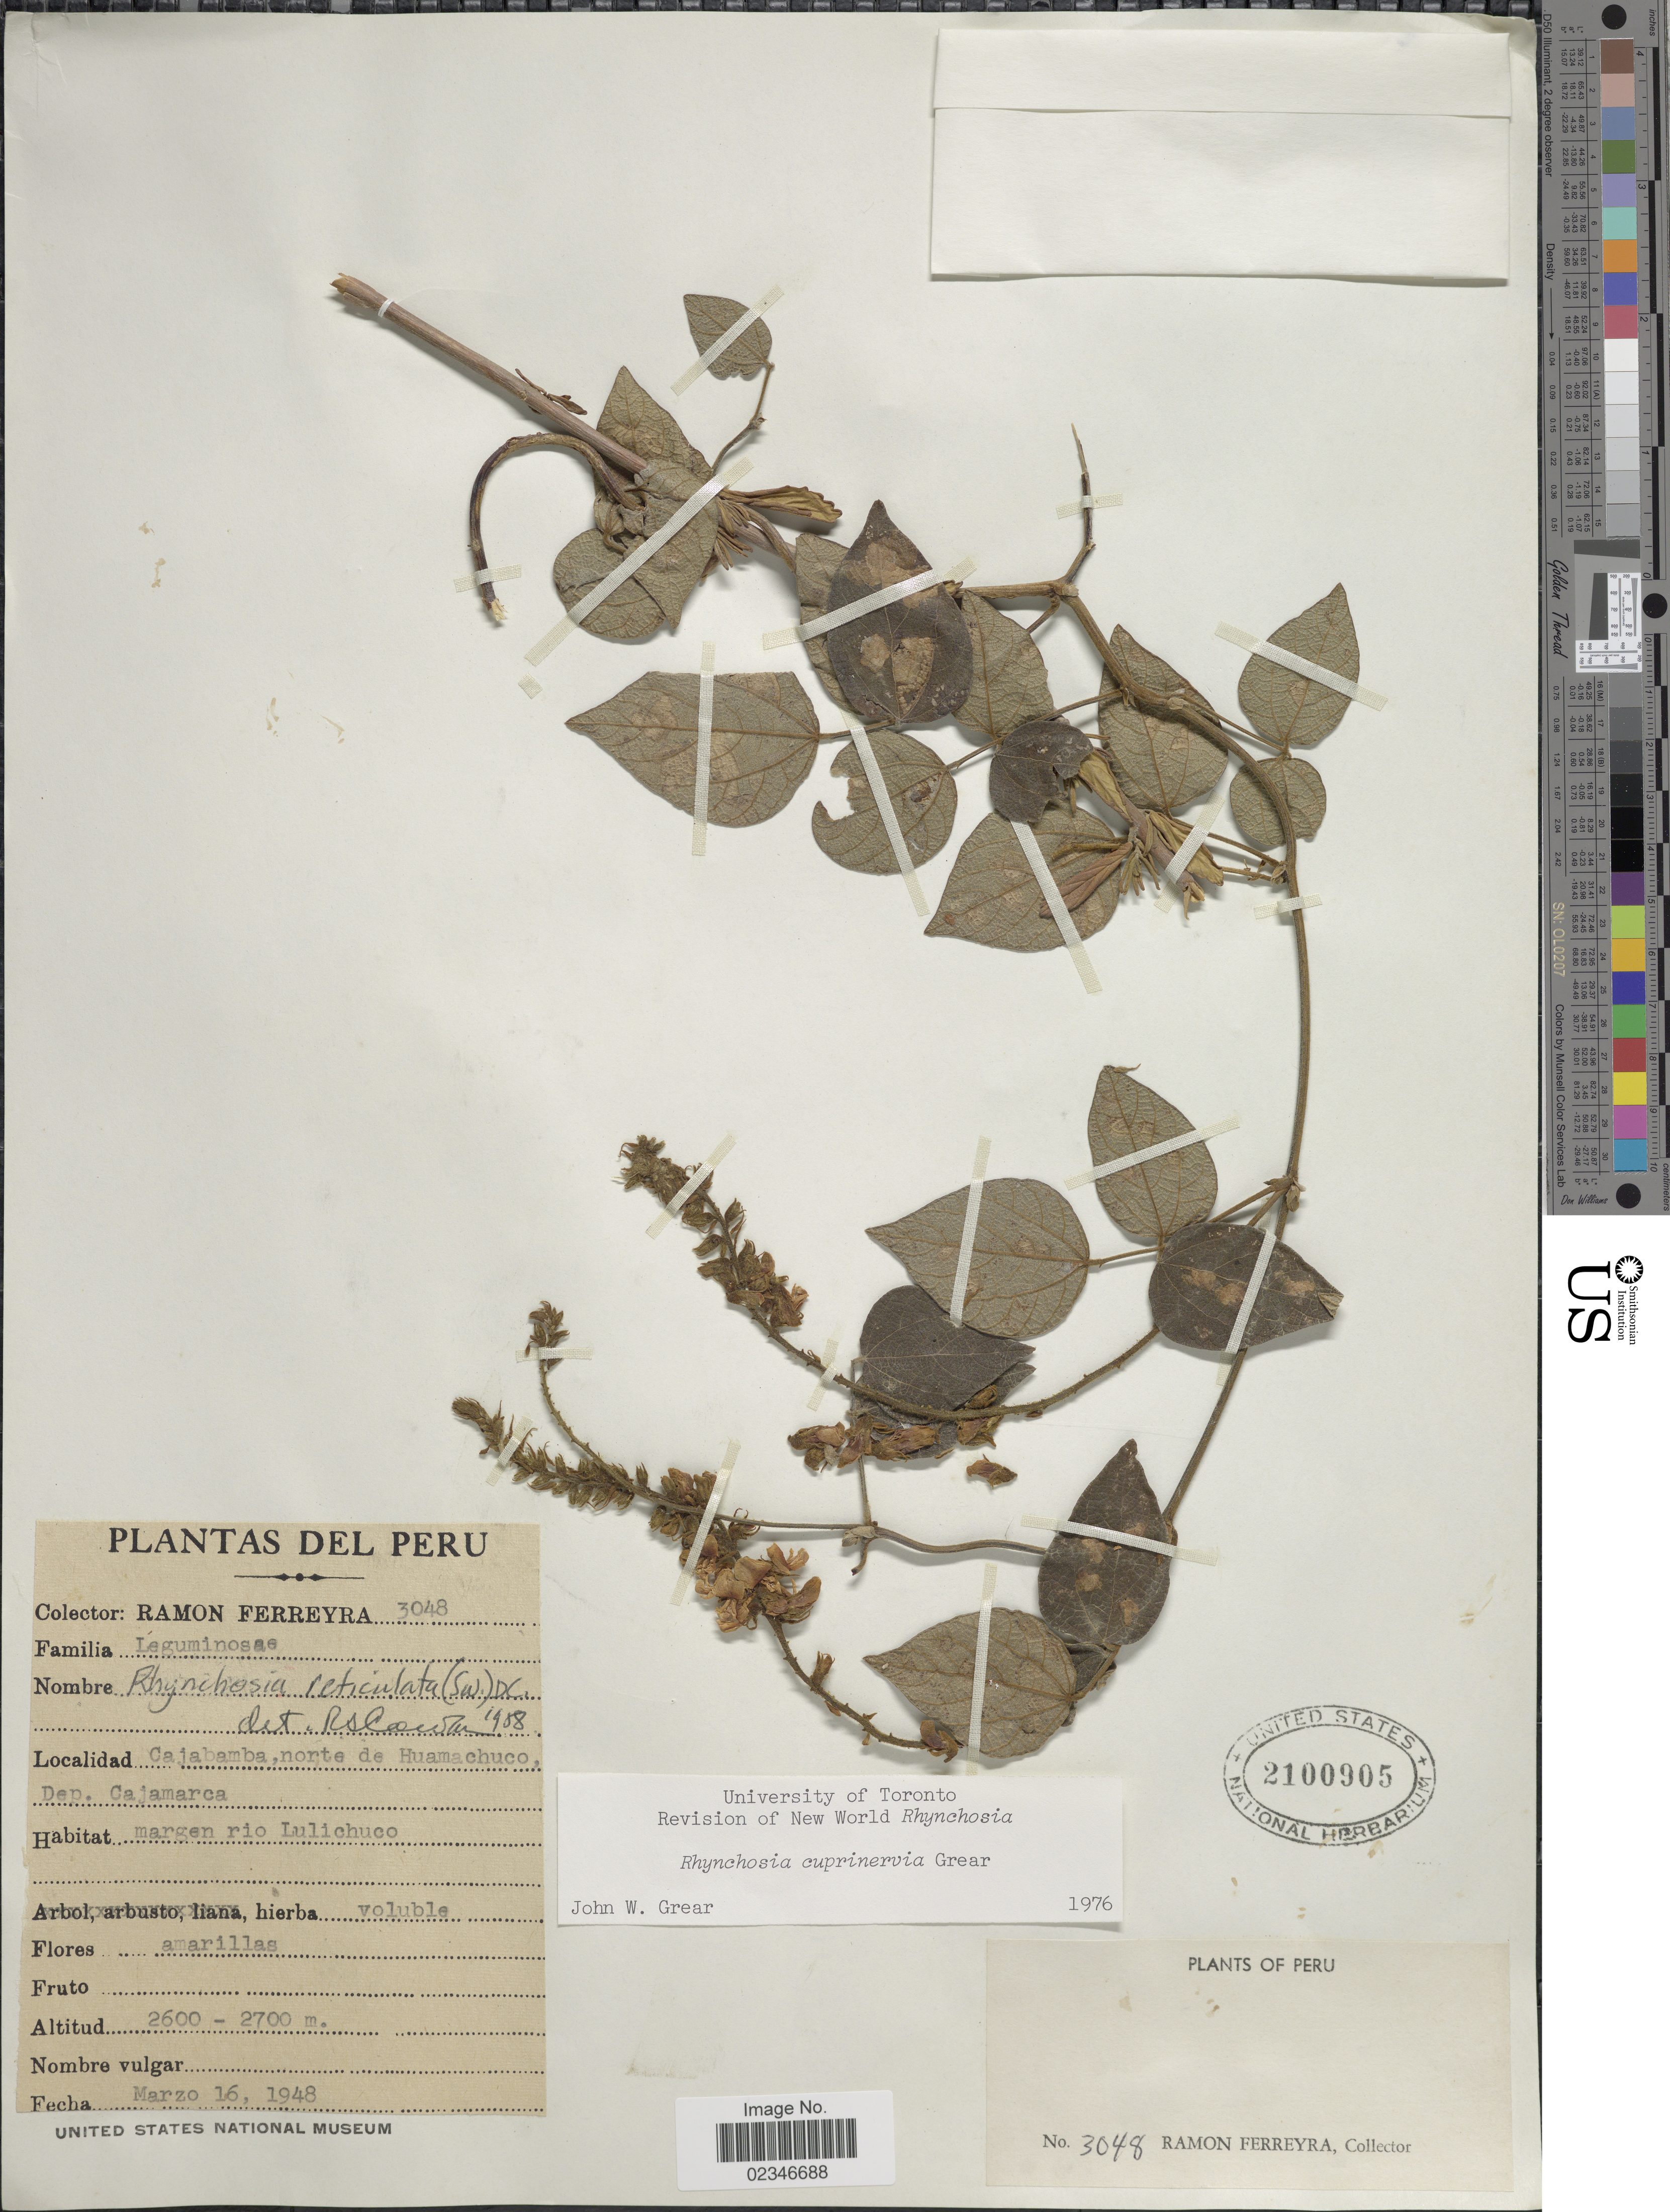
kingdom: Plantae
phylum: Tracheophyta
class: Magnoliopsida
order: Fabales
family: Fabaceae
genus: Rhynchosia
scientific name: Rhynchosia cuprinervia Grear ined.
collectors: R. A. Ferreyra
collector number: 3048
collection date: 1948-03-16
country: Peru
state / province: Cajamarca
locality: Cajabamba, norte de Huamachuco, Dep. Cajamarca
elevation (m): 2600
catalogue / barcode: US 2100905